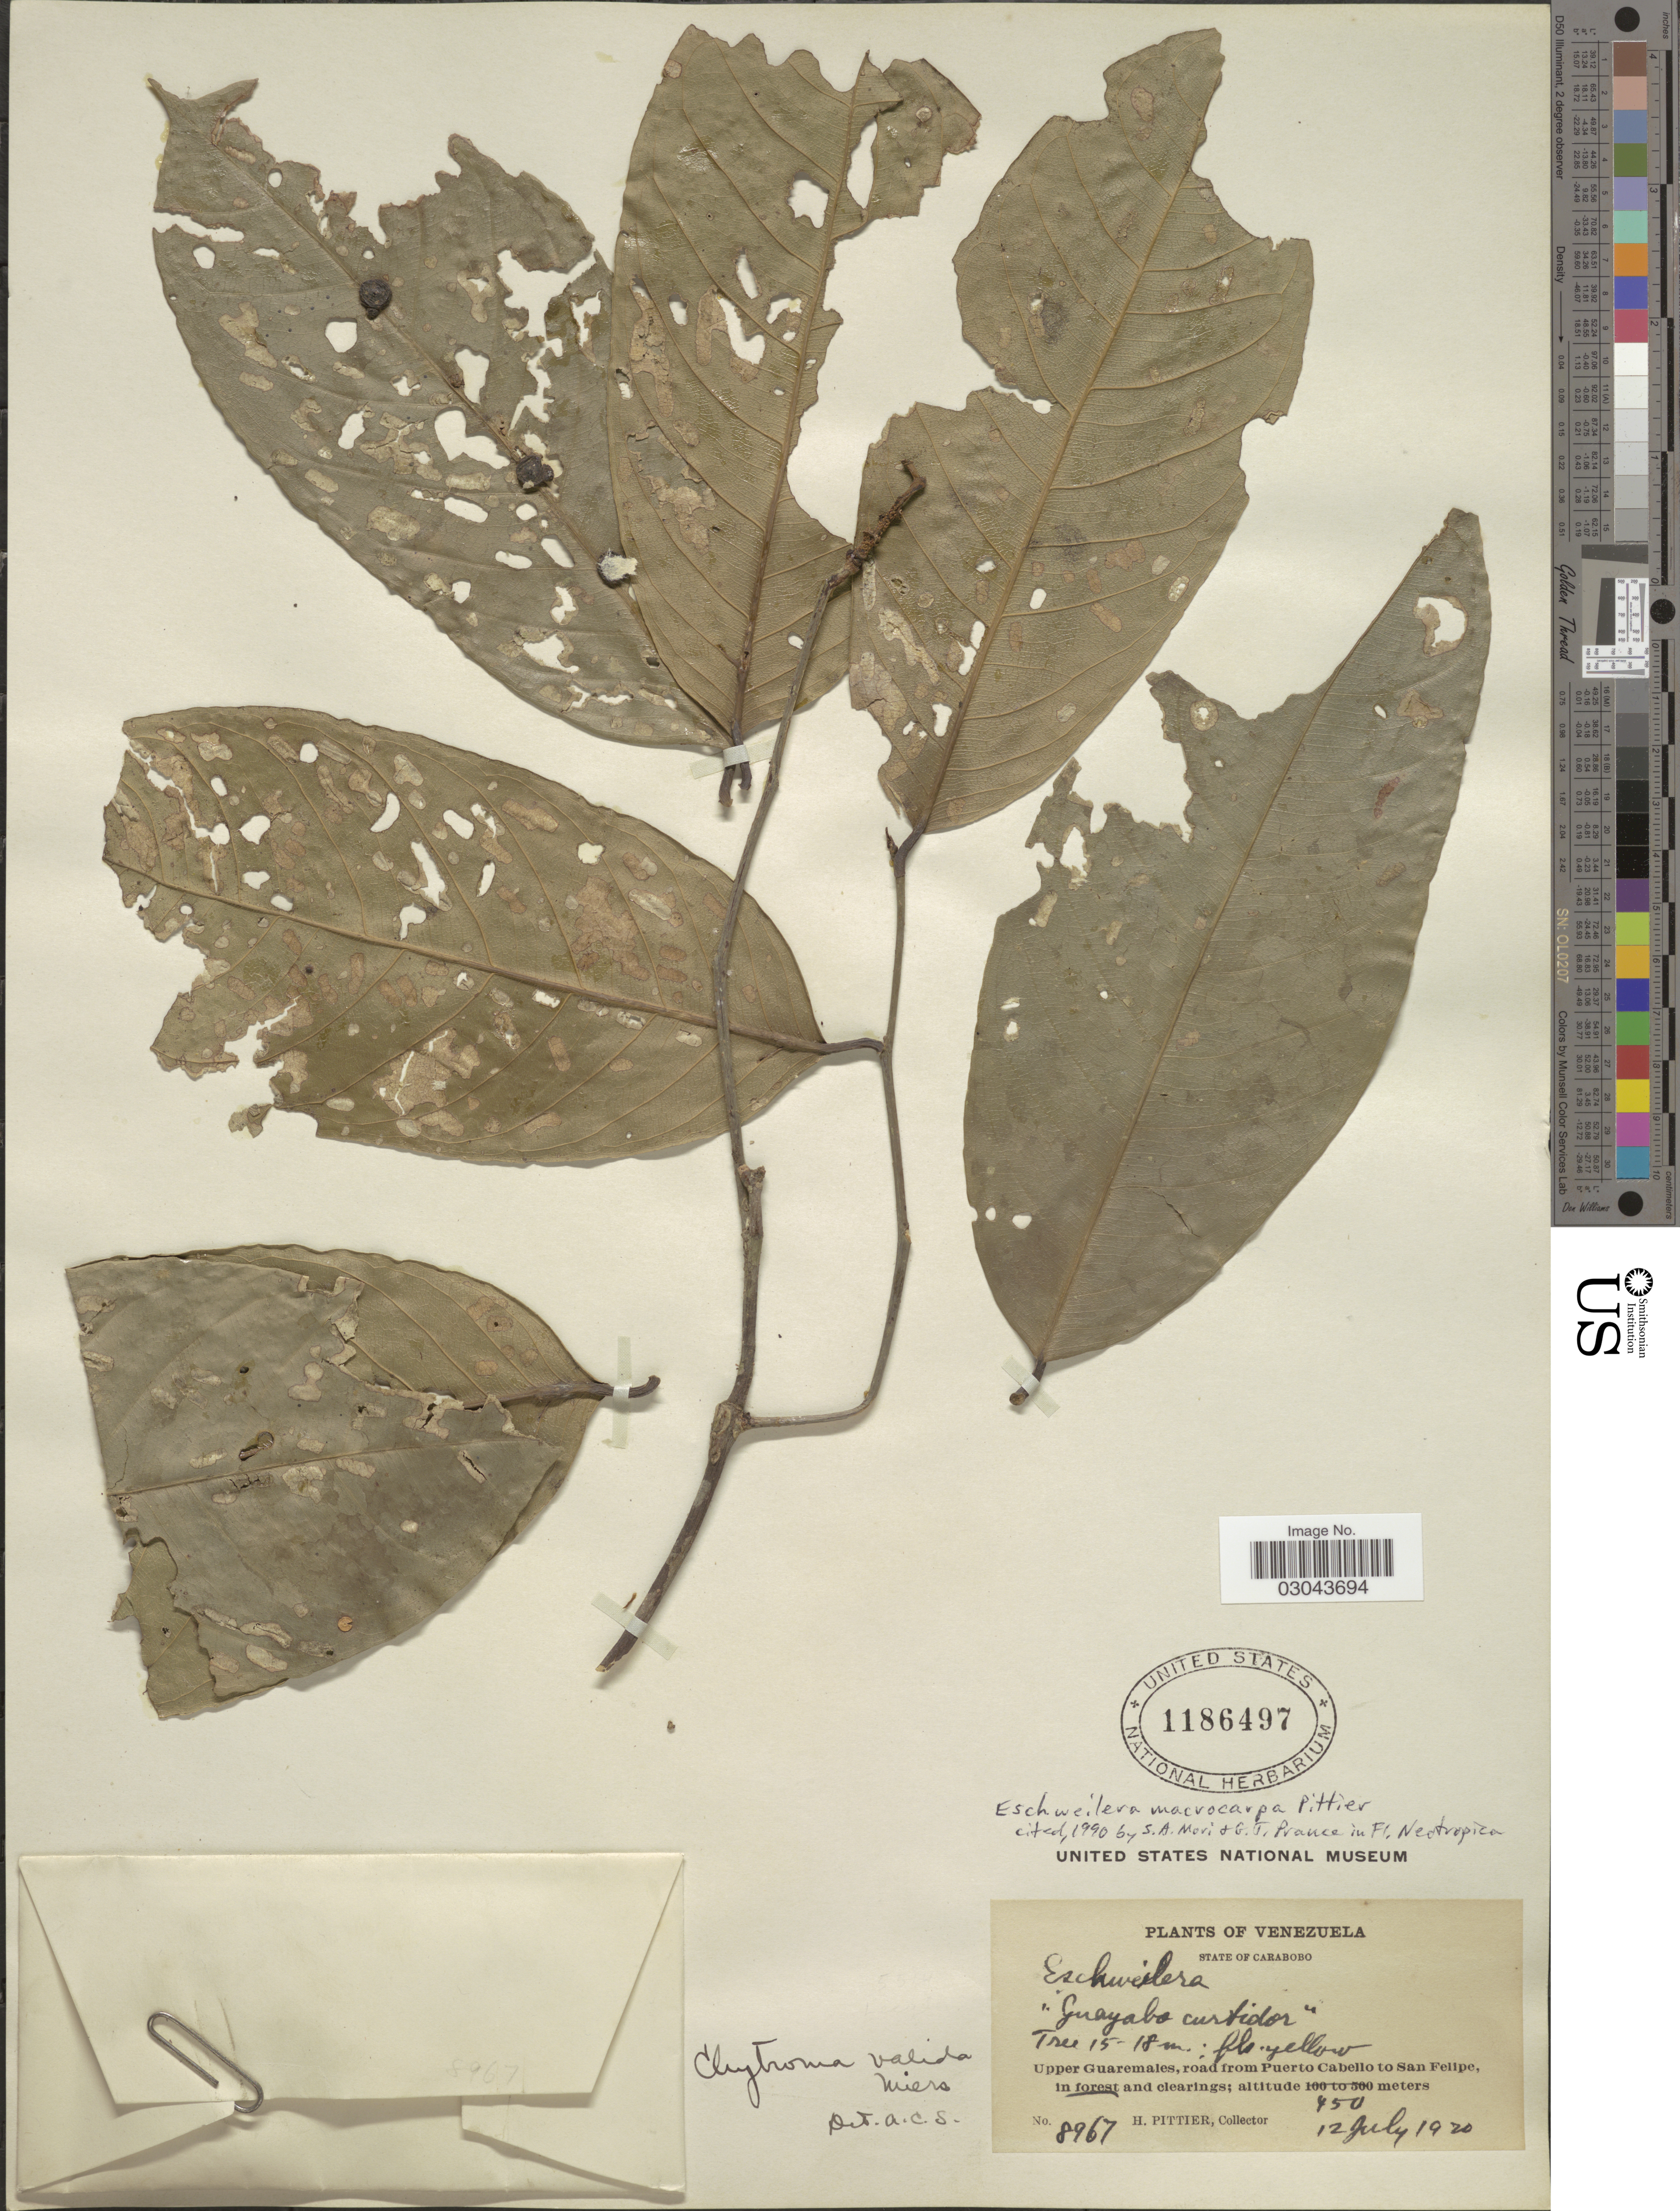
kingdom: Plantae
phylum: Tracheophyta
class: Magnoliopsida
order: Ericales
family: Lecythidaceae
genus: Eschweilera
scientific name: Eschweilera macrocarpa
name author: Pittier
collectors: H. F. Pittier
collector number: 8967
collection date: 1920-07-12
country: Venezuela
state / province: Carabobo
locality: Upper Guaremales, road from Puerto Cabello to San Felipe.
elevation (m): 450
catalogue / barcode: US 1186497